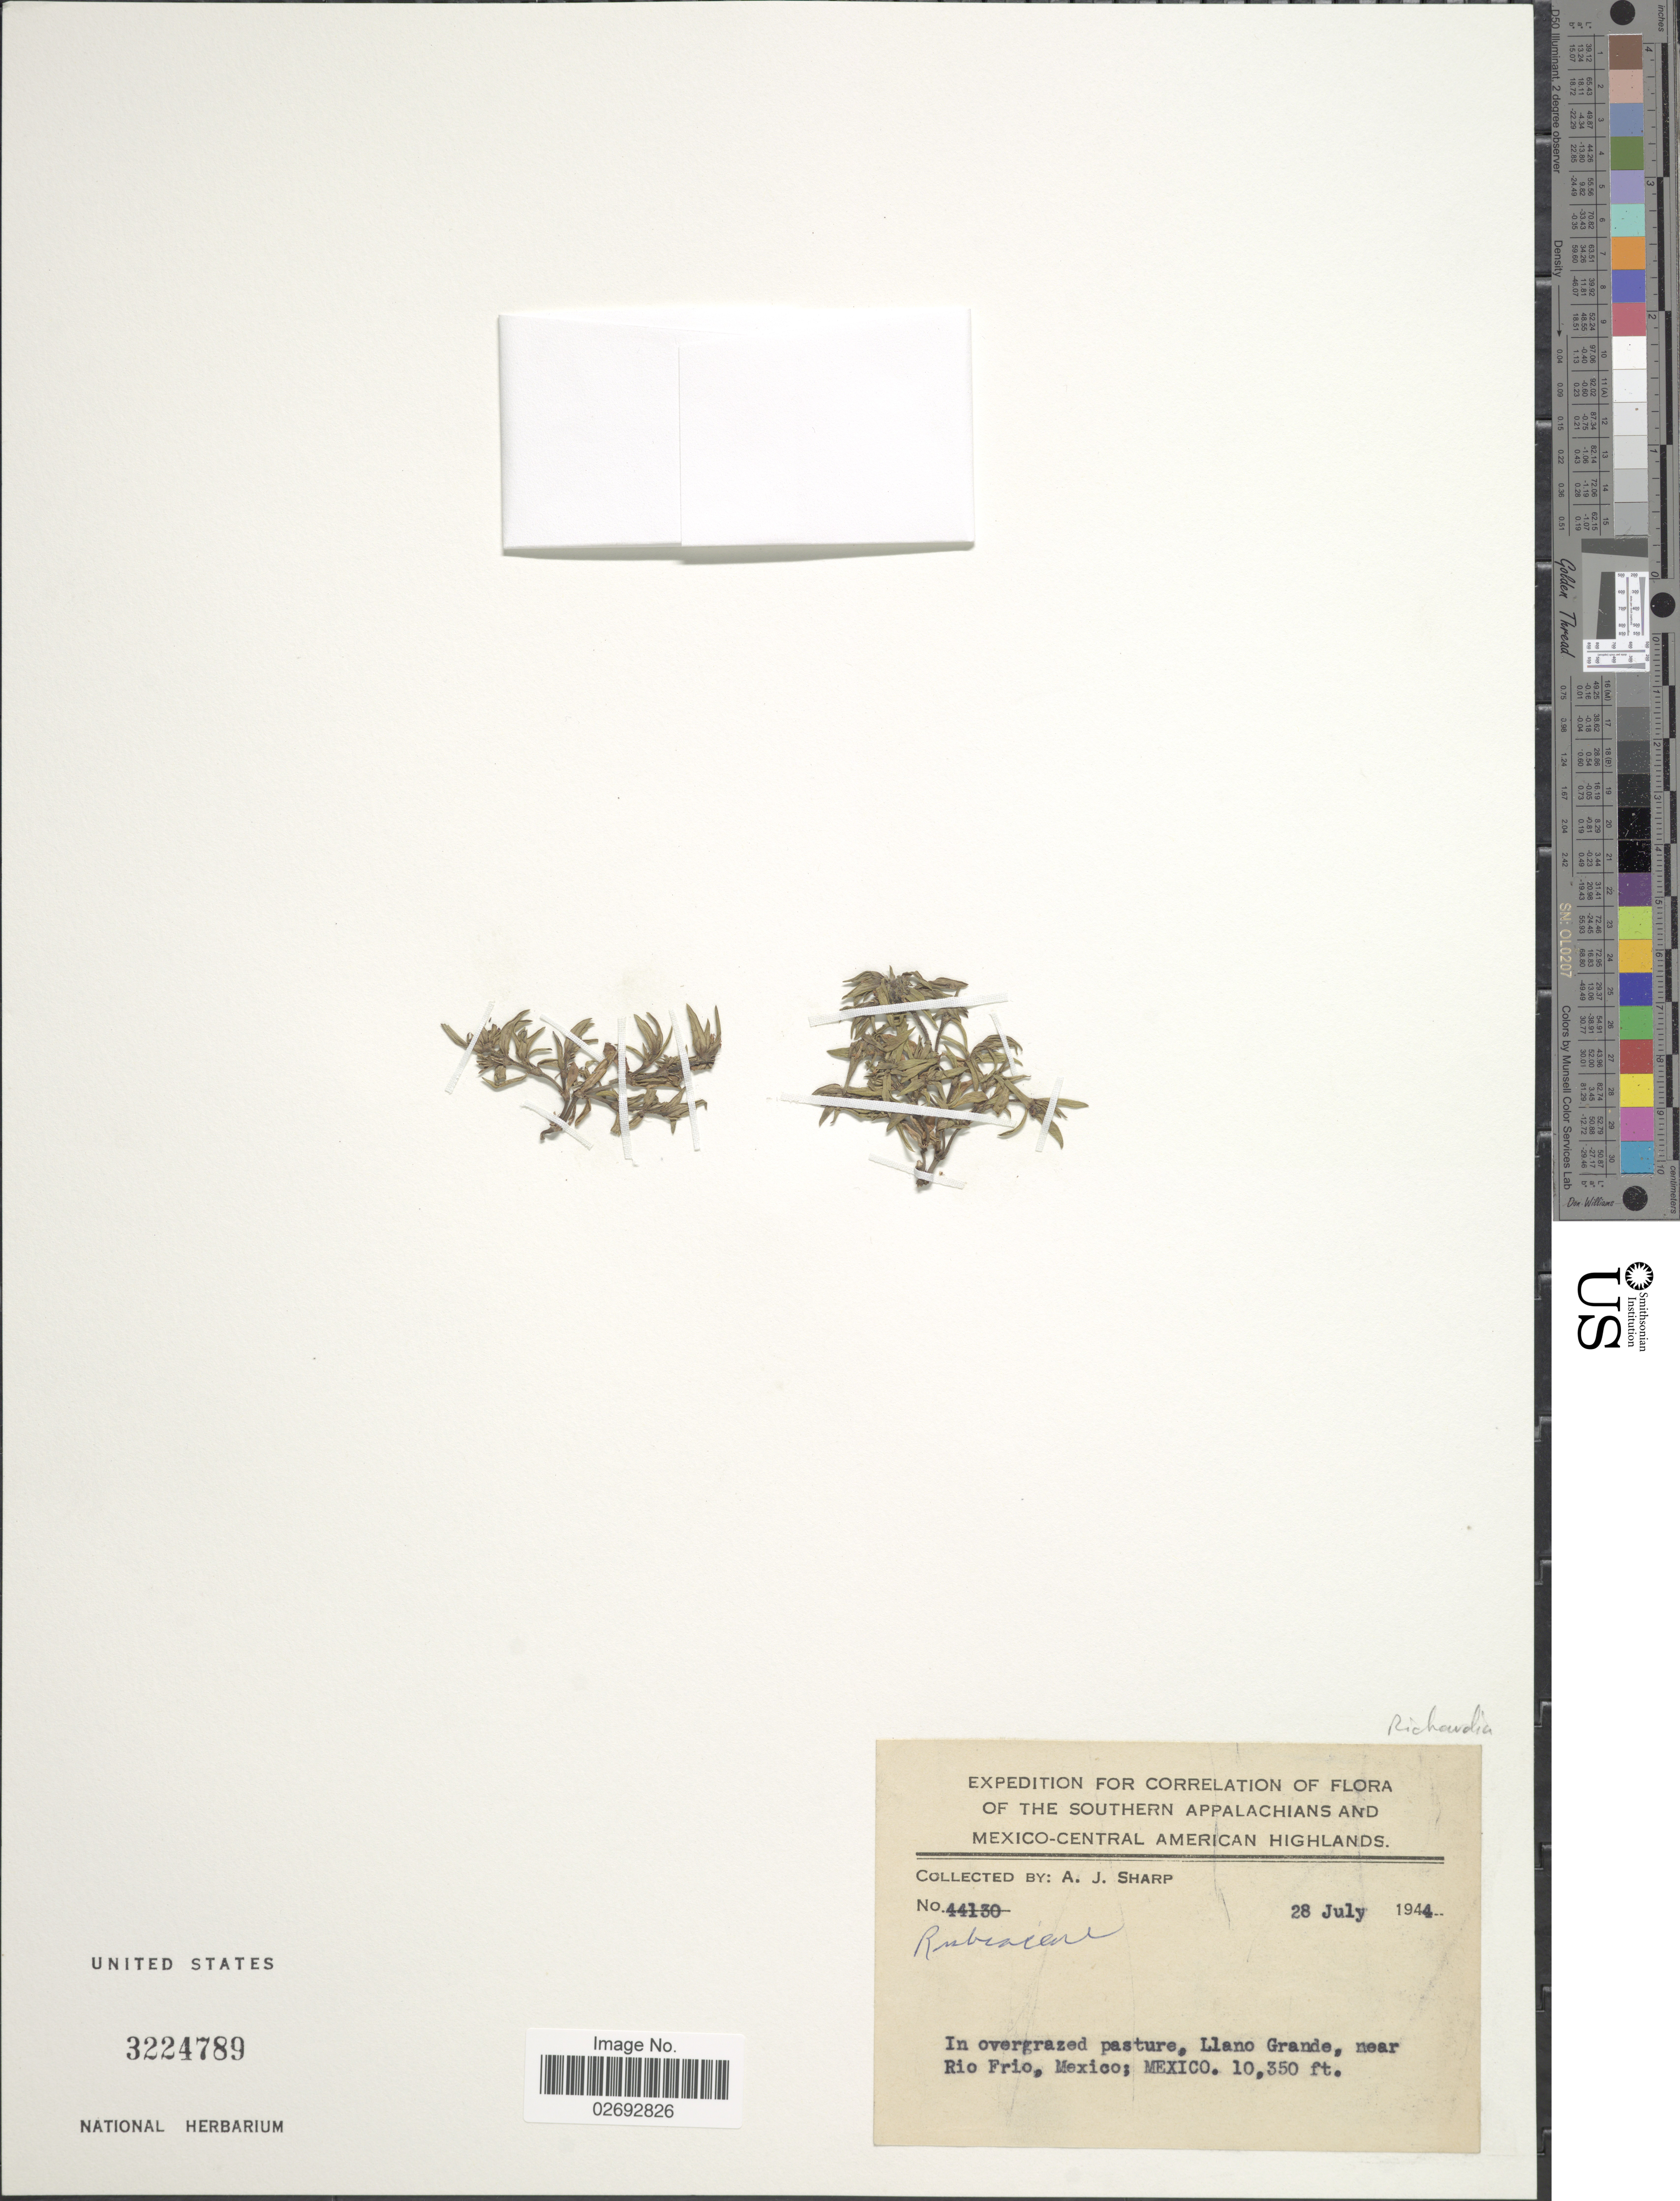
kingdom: Plantae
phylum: Tracheophyta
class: Magnoliopsida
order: Gentianales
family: Rubiaceae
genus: Richardia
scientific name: Richardia sp.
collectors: A. J. Sharp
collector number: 44130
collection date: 1944-07-28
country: Mexico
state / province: México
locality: Southern Appalachians and Mexico-Central American Highlands. Llano Grande, near Rio Frio.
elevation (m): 3155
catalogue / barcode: US 3224789